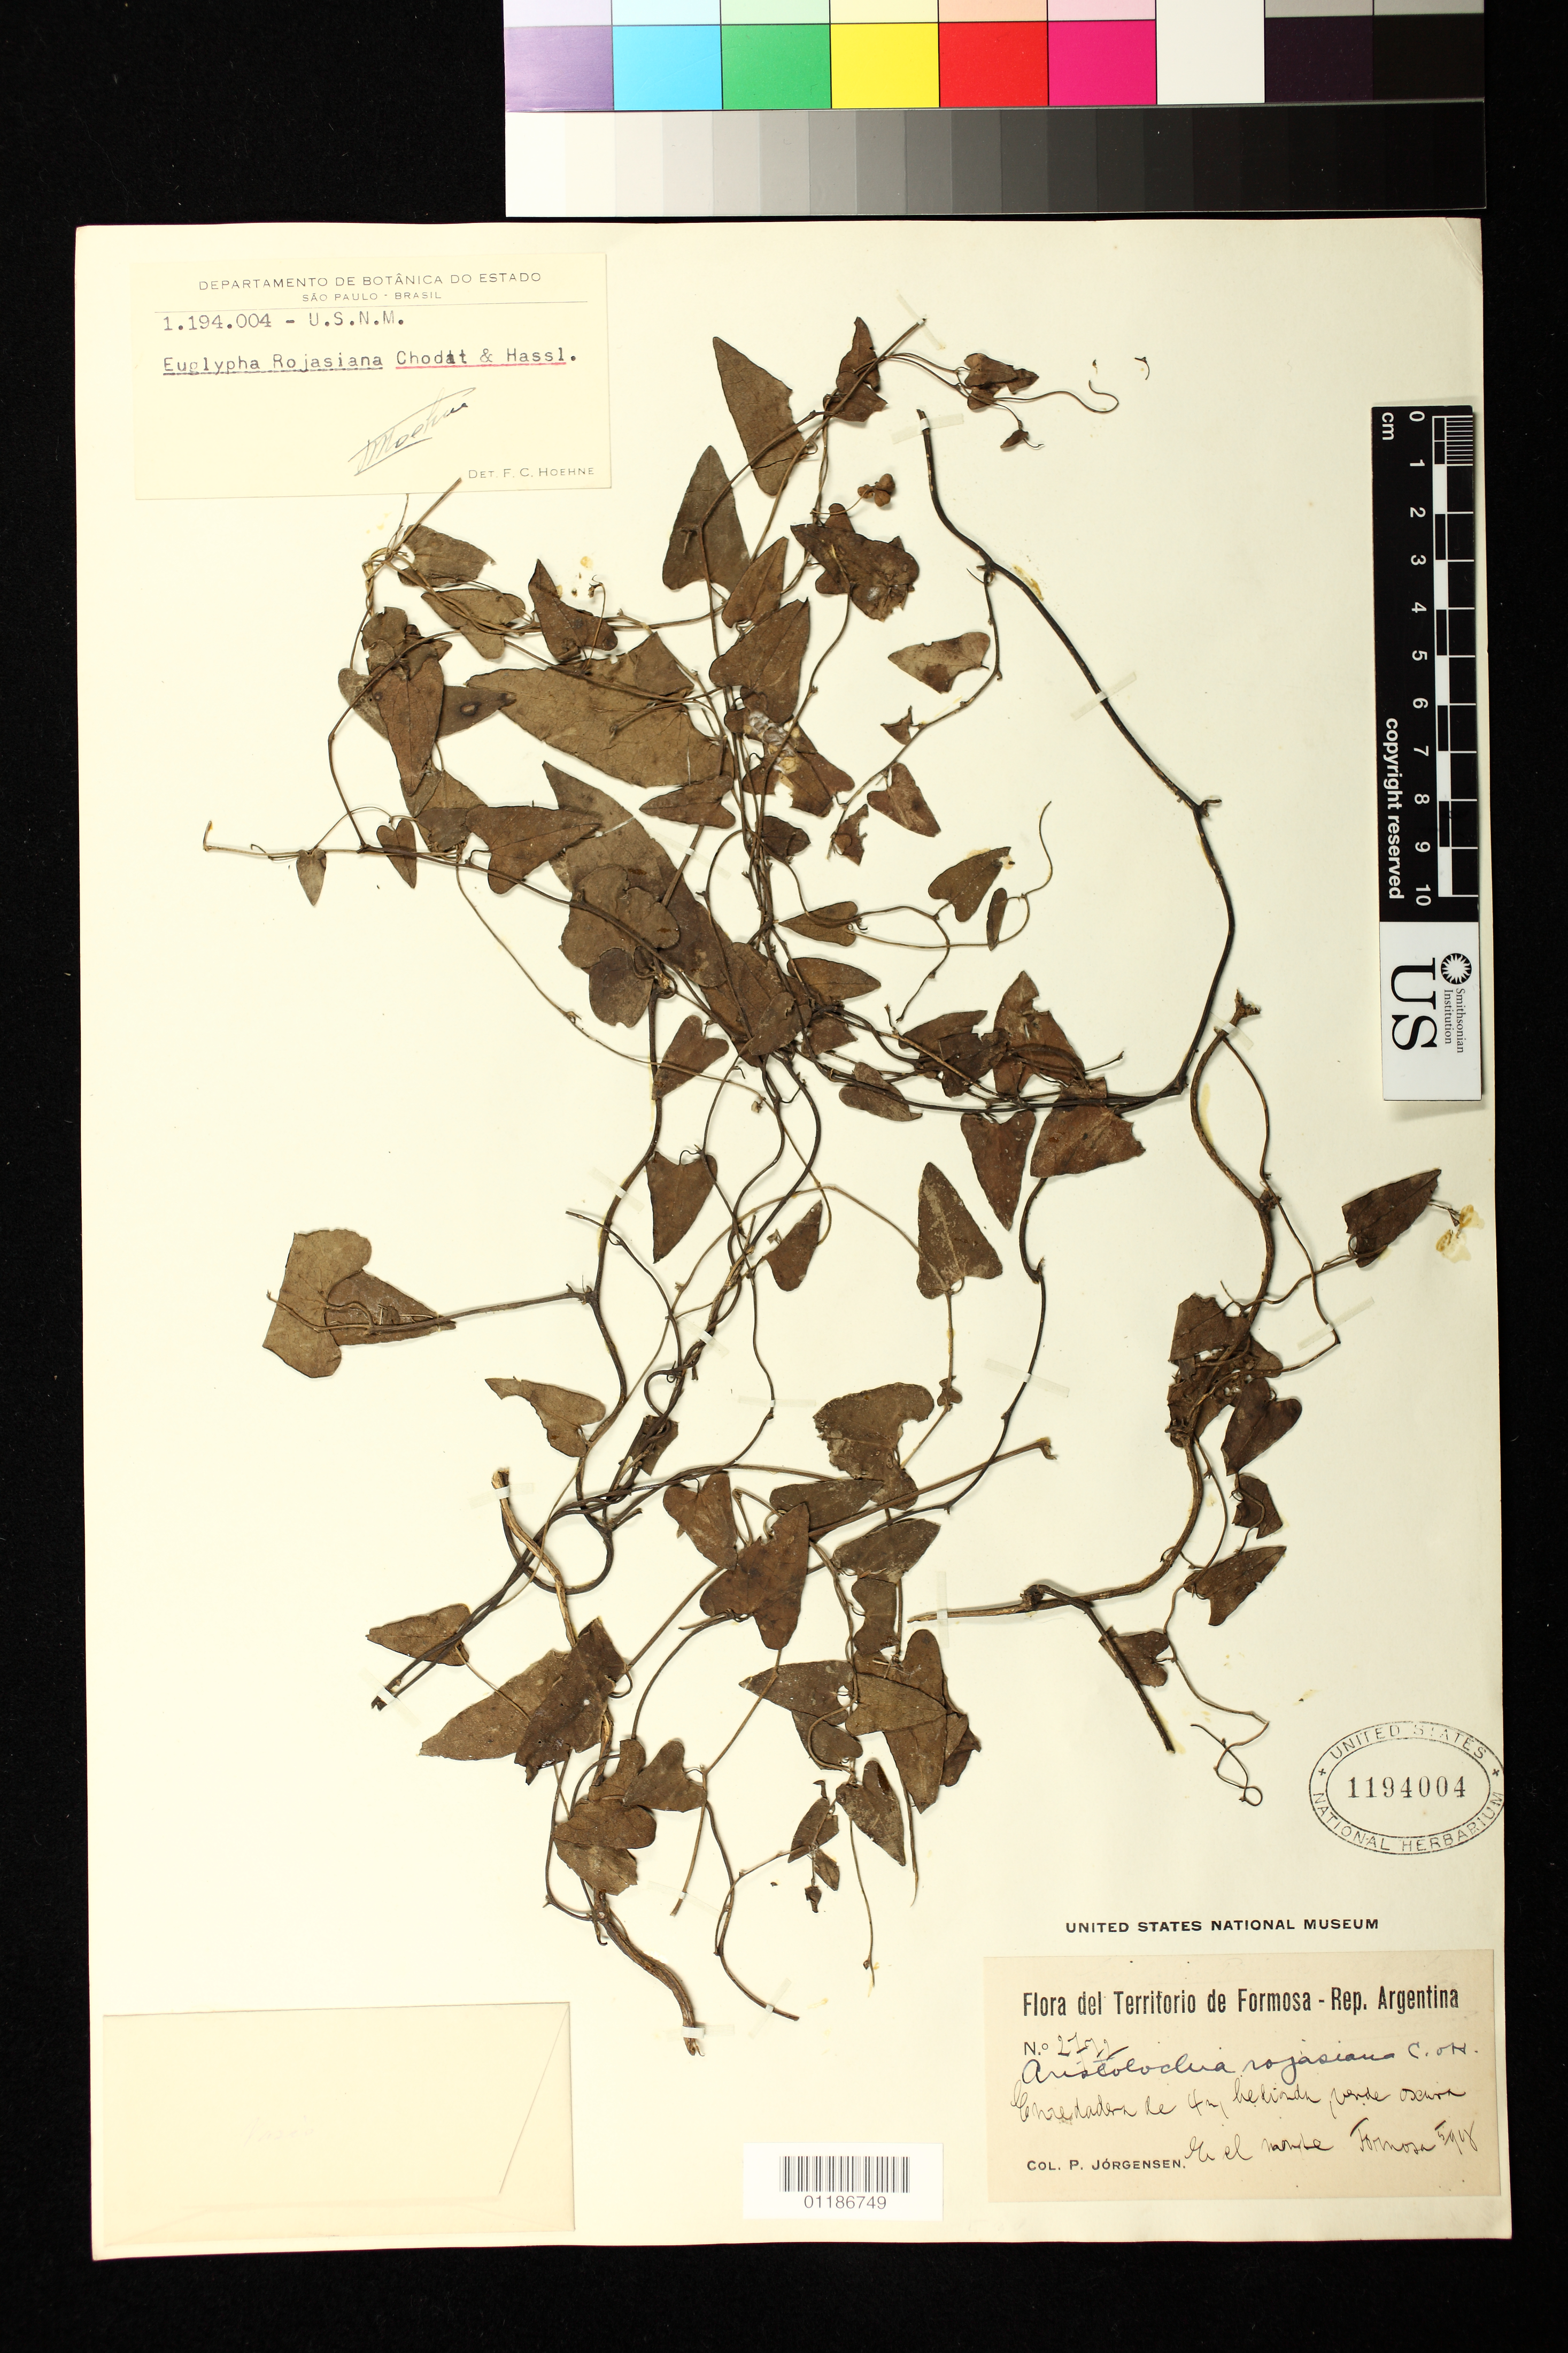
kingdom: Plantae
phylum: Tracheophyta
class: Magnoliopsida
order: Piperales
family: Aristolochiaceae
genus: Aristolochia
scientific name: Aristolochia rojasiana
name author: (Chodat & Hassl.) González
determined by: Strong, Mark T., (BOT), Smithsonian Institution - National Museum of Natural History (UNITED STATES)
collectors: P. Jörgensen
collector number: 2772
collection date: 1918-05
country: Argentina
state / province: Formosa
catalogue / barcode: US 1194004